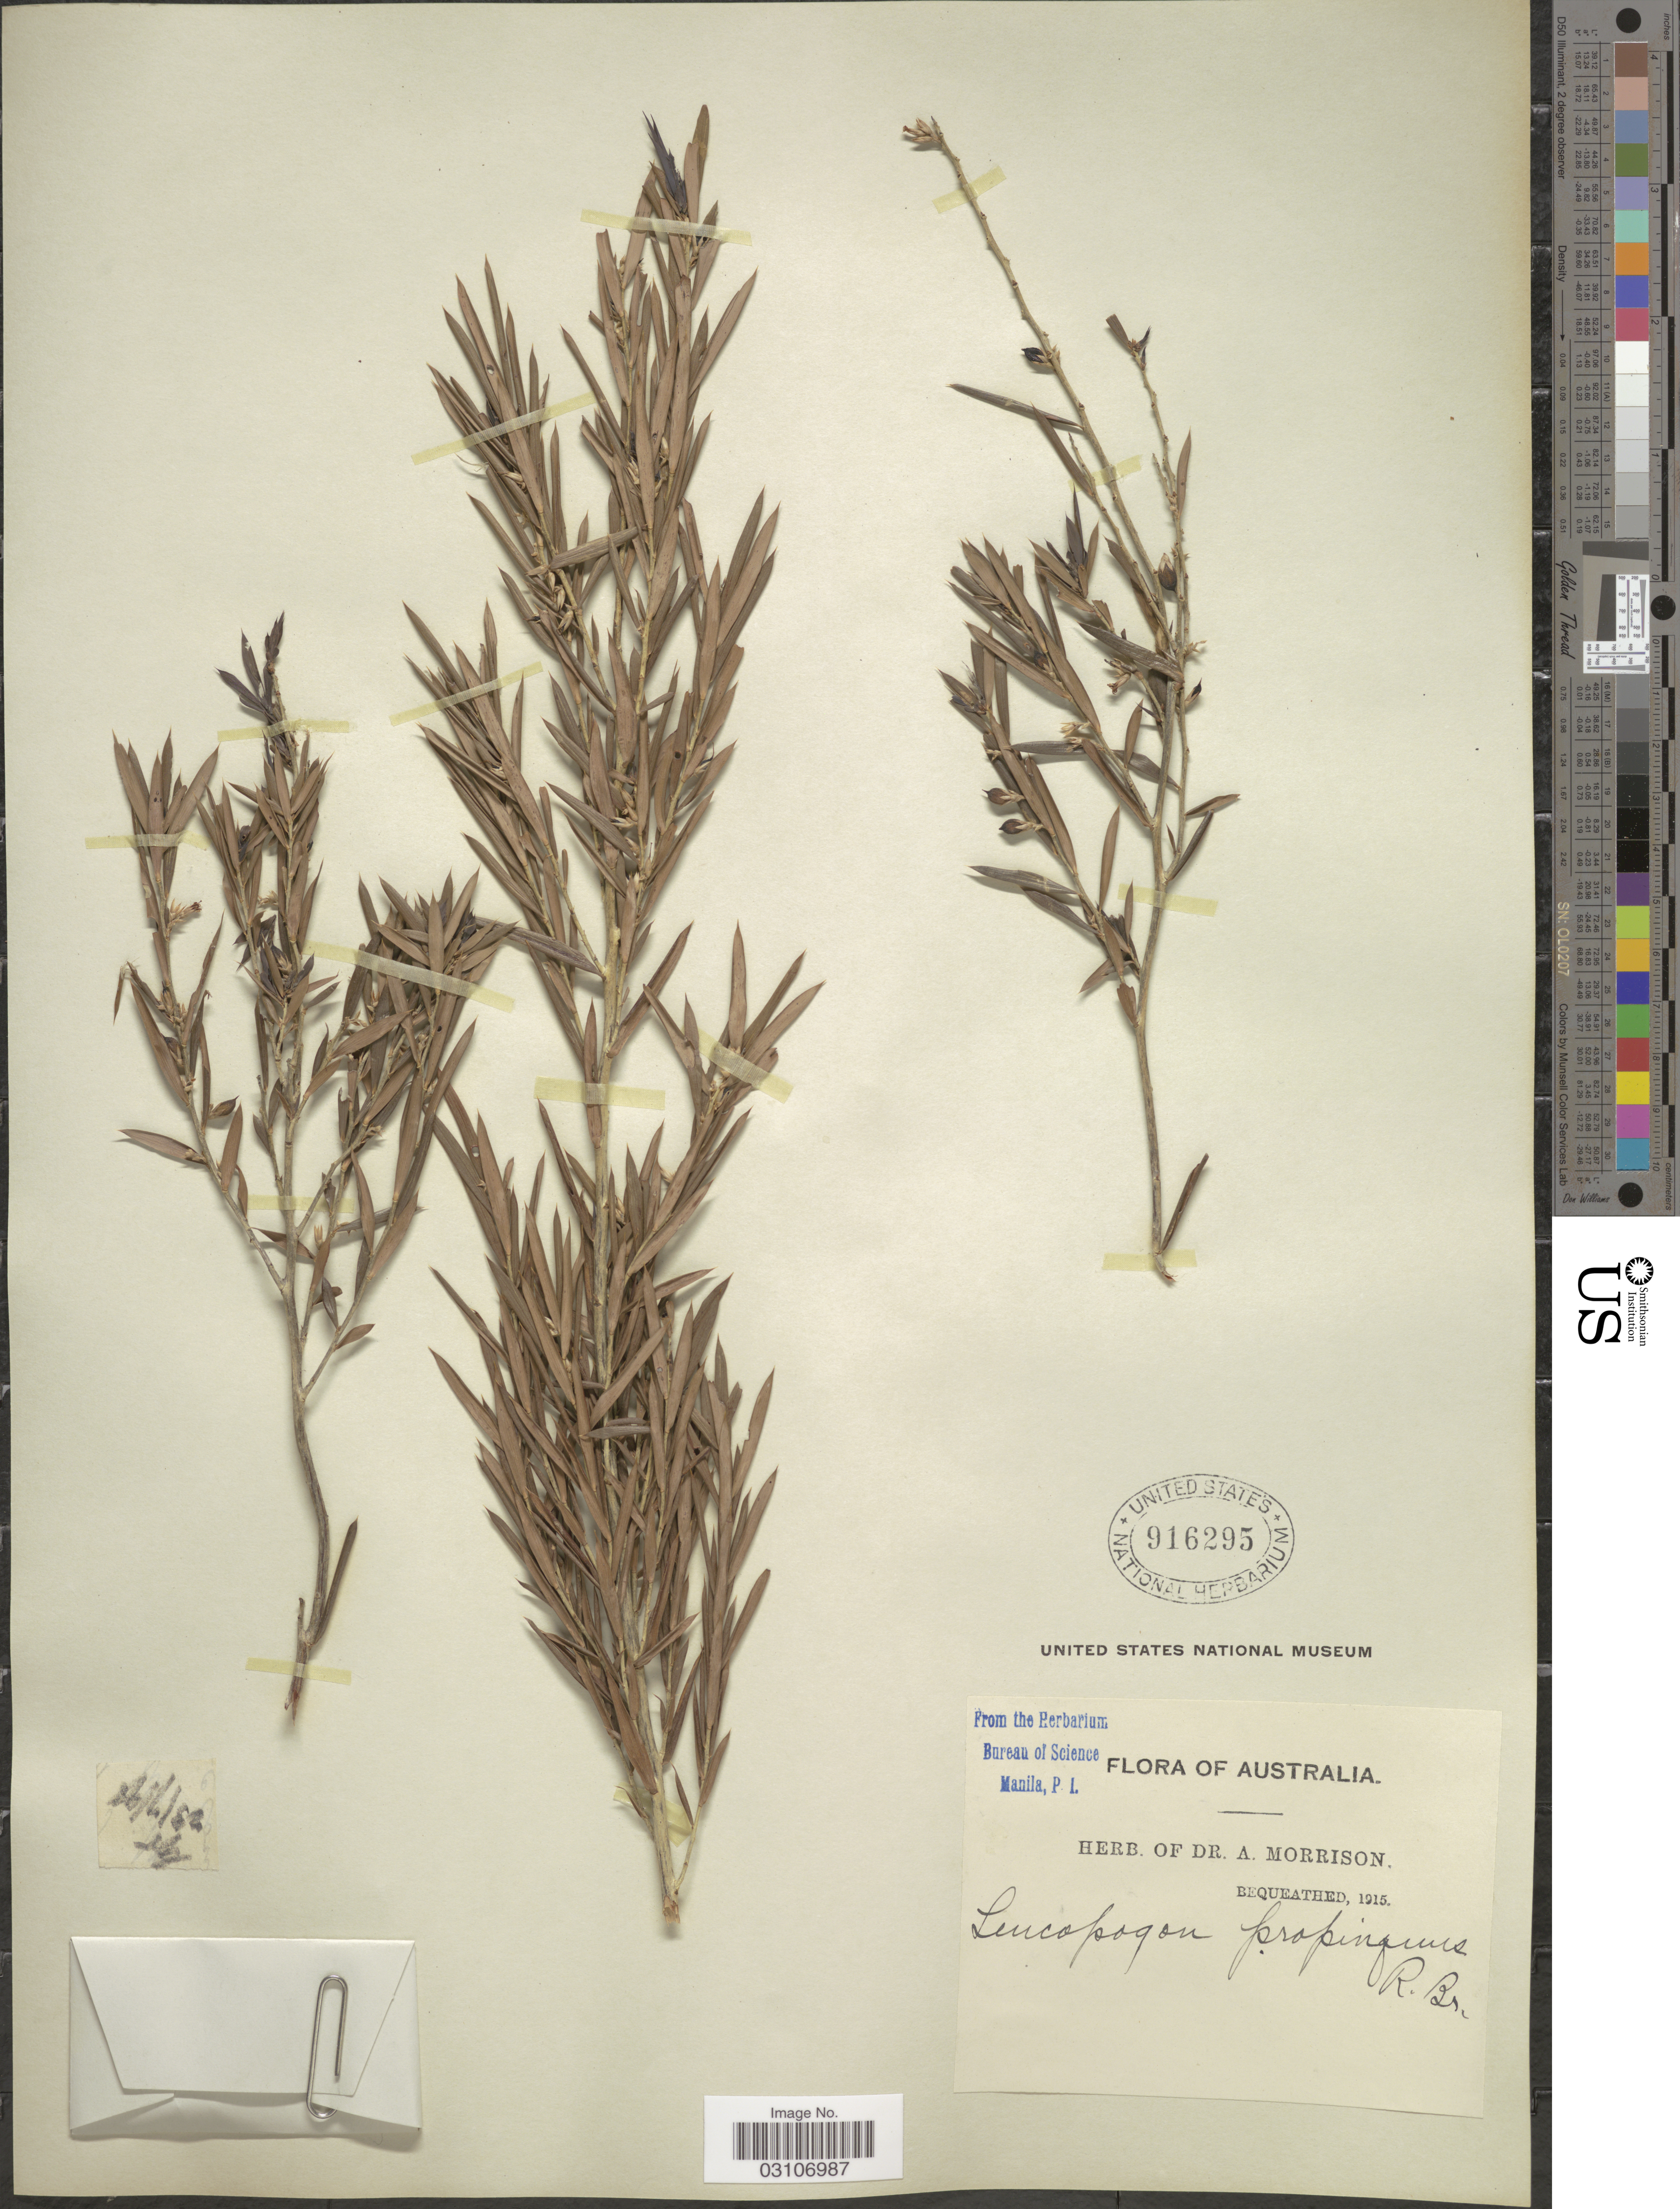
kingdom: Plantae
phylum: Tracheophyta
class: Magnoliopsida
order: Ericales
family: Ericaceae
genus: Leucopogon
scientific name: Leucopogon propinquus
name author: R. Br.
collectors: ex herb. Dr. A. Morrison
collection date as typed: Transcribed d/m/y: 26/4/82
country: Australia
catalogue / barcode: US 916295